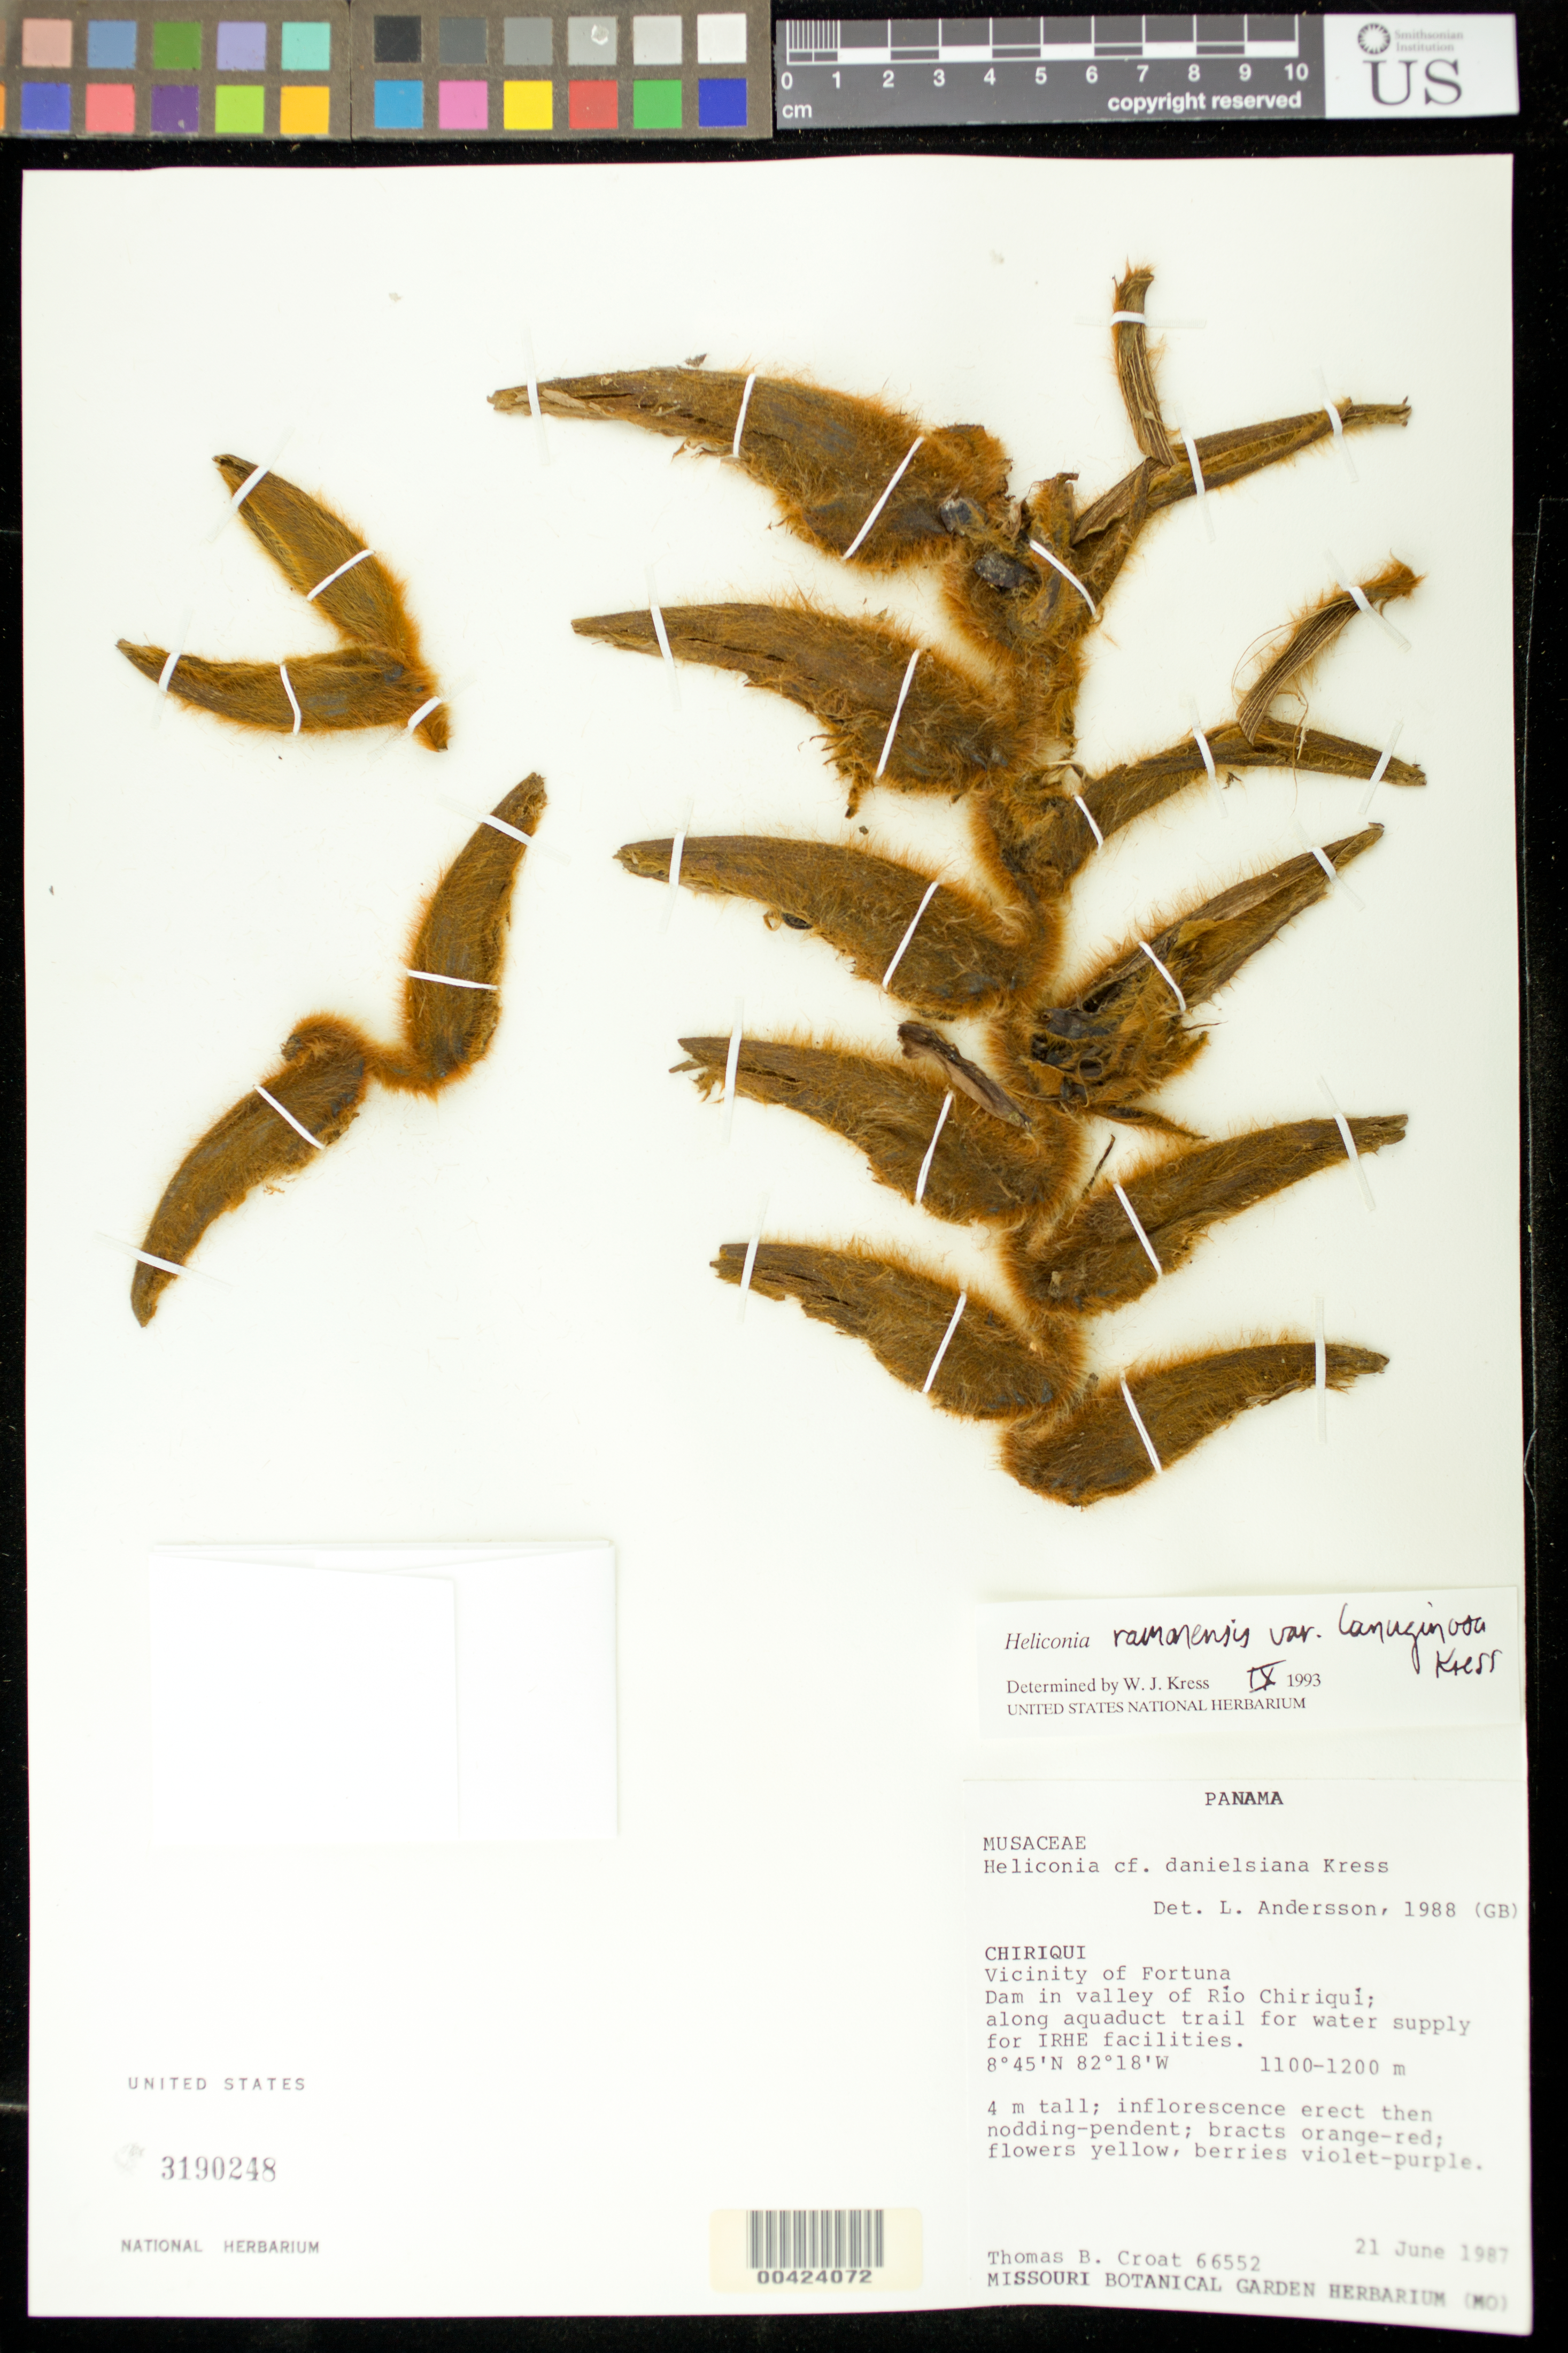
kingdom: Plantae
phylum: Tracheophyta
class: Liliopsida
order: Zingiberales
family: Heliconiaceae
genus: Heliconia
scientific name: Heliconia ramonensis var. lanuginosa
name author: W.J. Kress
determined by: Kress, W. J., (US), Smithsonian Institution - National Museum of Natural History (UNITED STATES)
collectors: T. B. Croat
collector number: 66552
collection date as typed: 21 Jun 1987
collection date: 1987-06-21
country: Panama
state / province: Chiriquí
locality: Fortuna, vicinity of ; Valley of Rio Chiriquí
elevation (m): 1100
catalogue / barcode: US 3190248